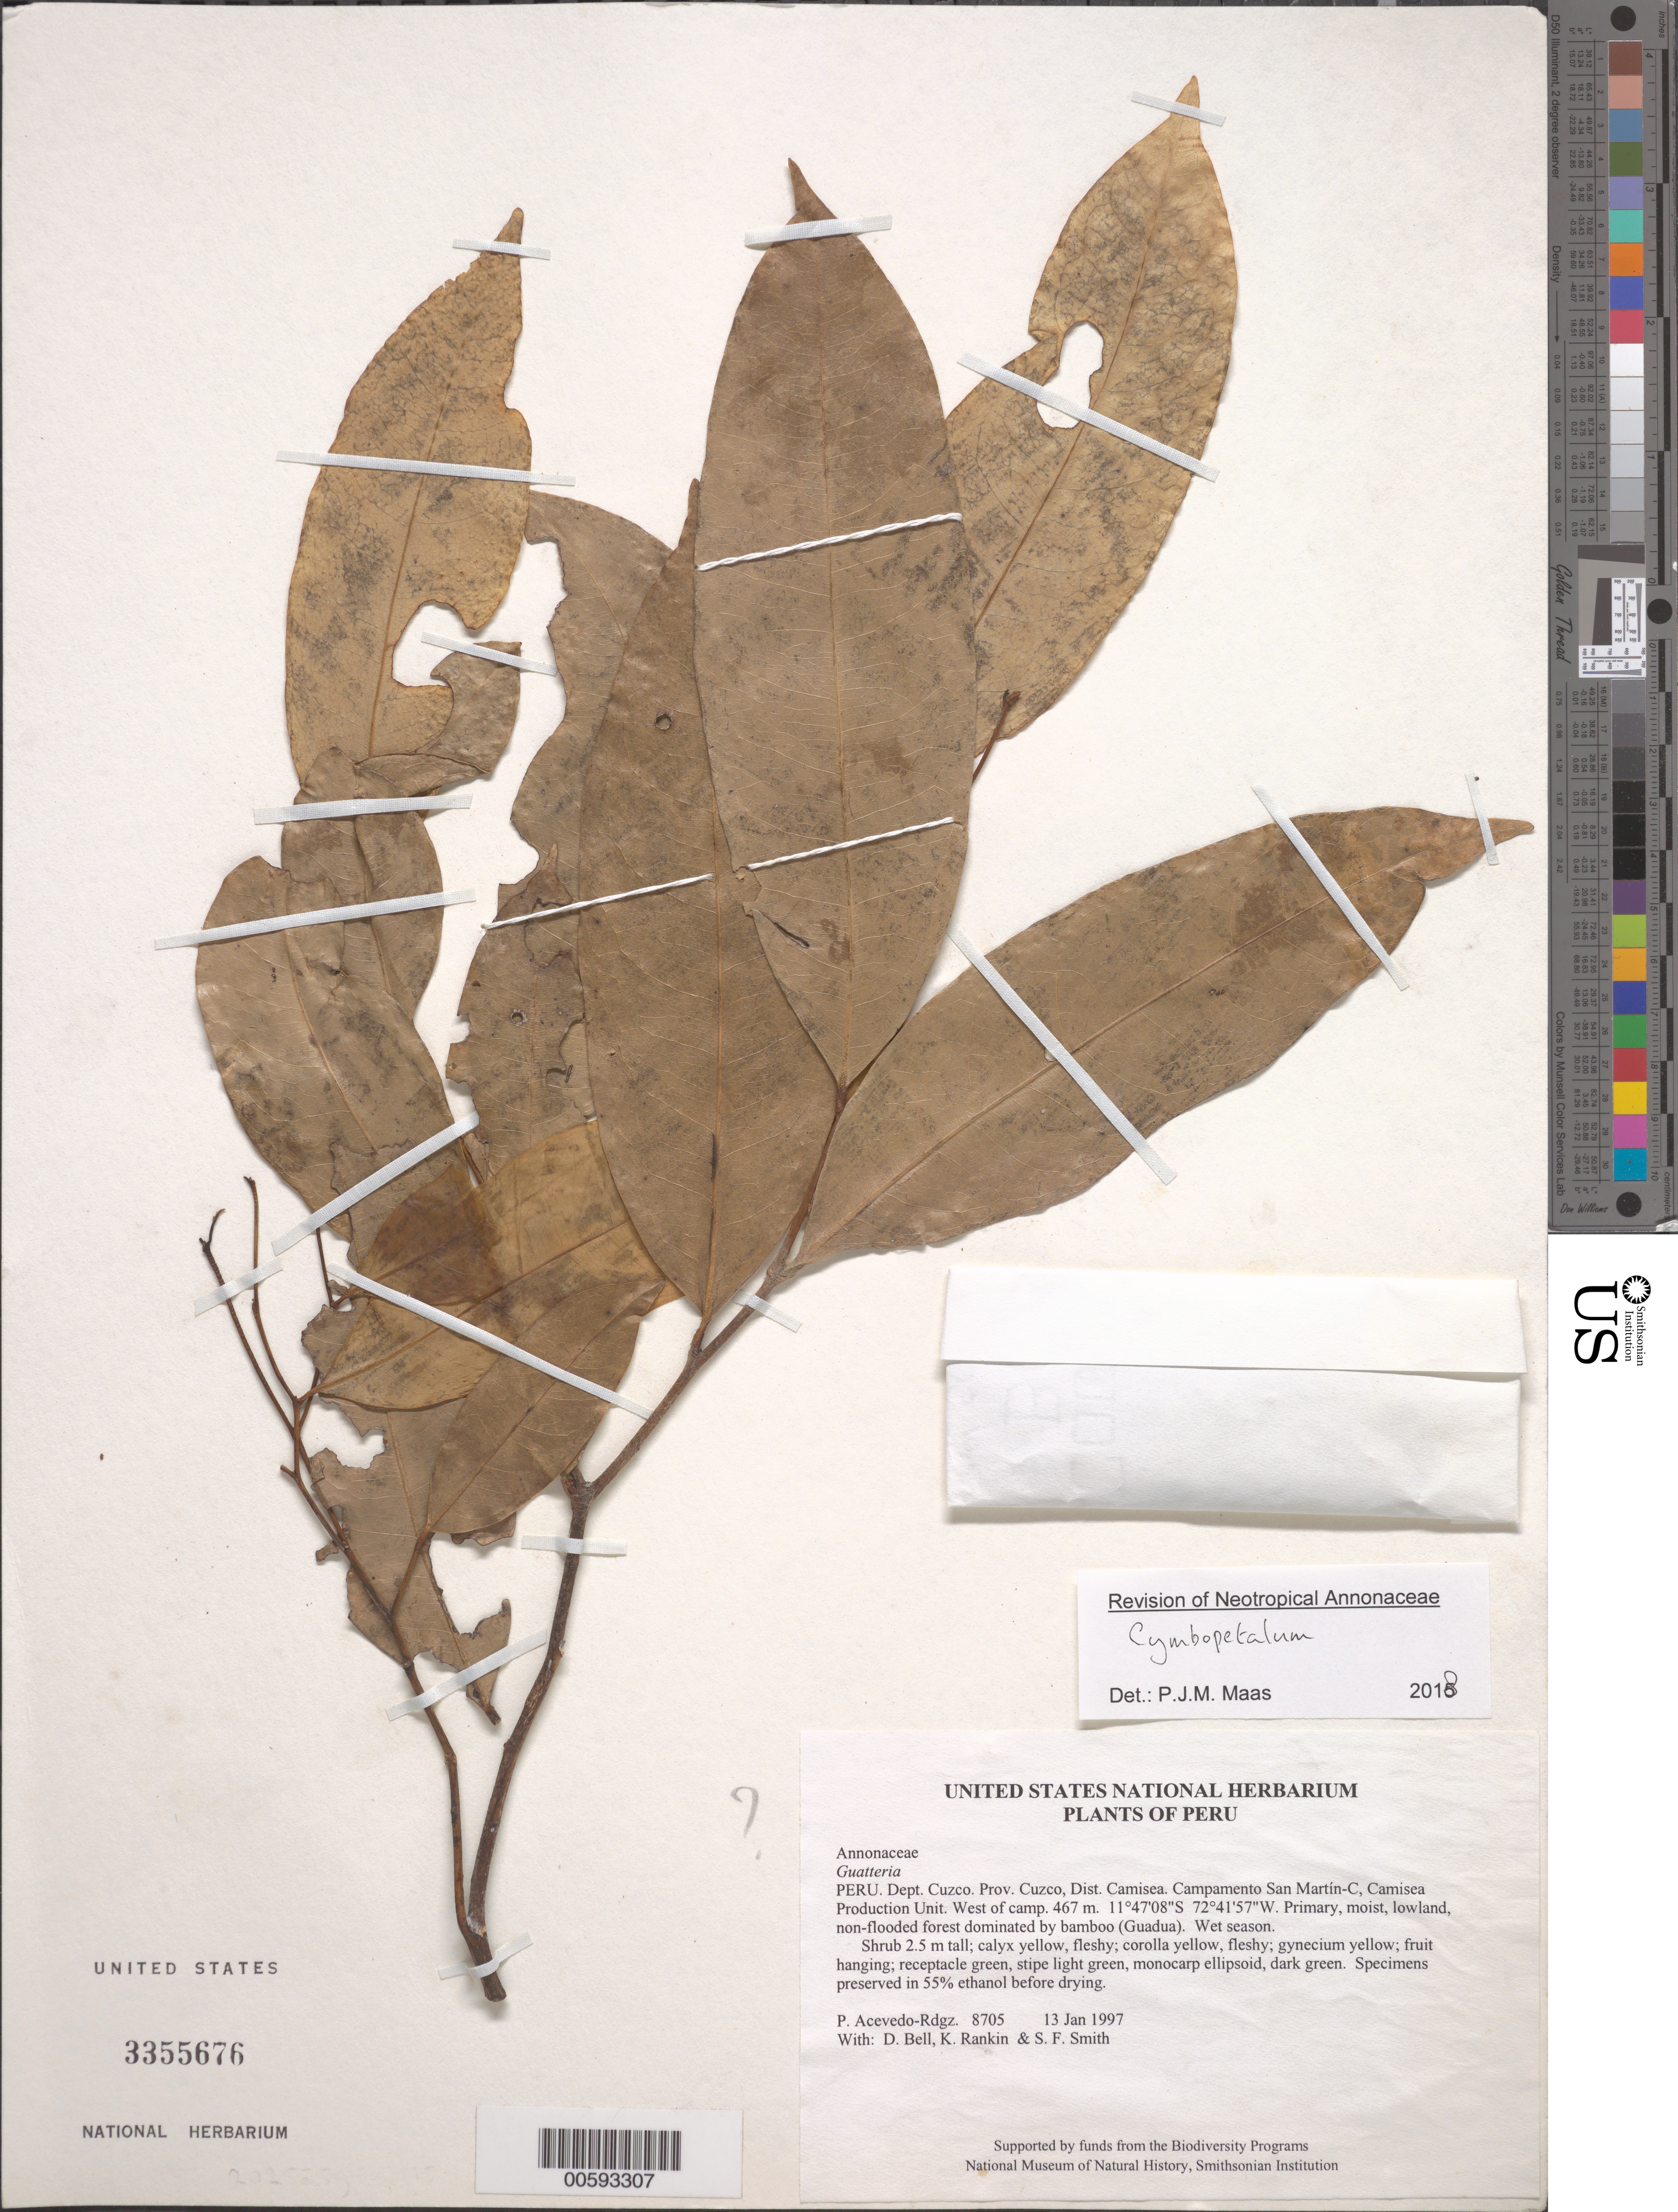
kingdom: Plantae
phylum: Tracheophyta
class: Magnoliopsida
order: Magnoliales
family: Annonaceae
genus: Cymbopetalum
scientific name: Cymbopetalum sp.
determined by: Maas, Paul J. M.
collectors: P. Acevedo-Rodr., D. A. Bell, K. B. Rankin & S.F. Smith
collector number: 8705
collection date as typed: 13 Jan 1997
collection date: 1997-01-13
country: Peru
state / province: Cusco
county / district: Cusco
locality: Districto Camisea, Campamento San Martín-C, Camisea Production Unit. West of camp.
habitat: Primary, moist, lowland, non-flooded forest dominated by bamboo (Guadua). Wet season.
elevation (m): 467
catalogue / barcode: US 3355676